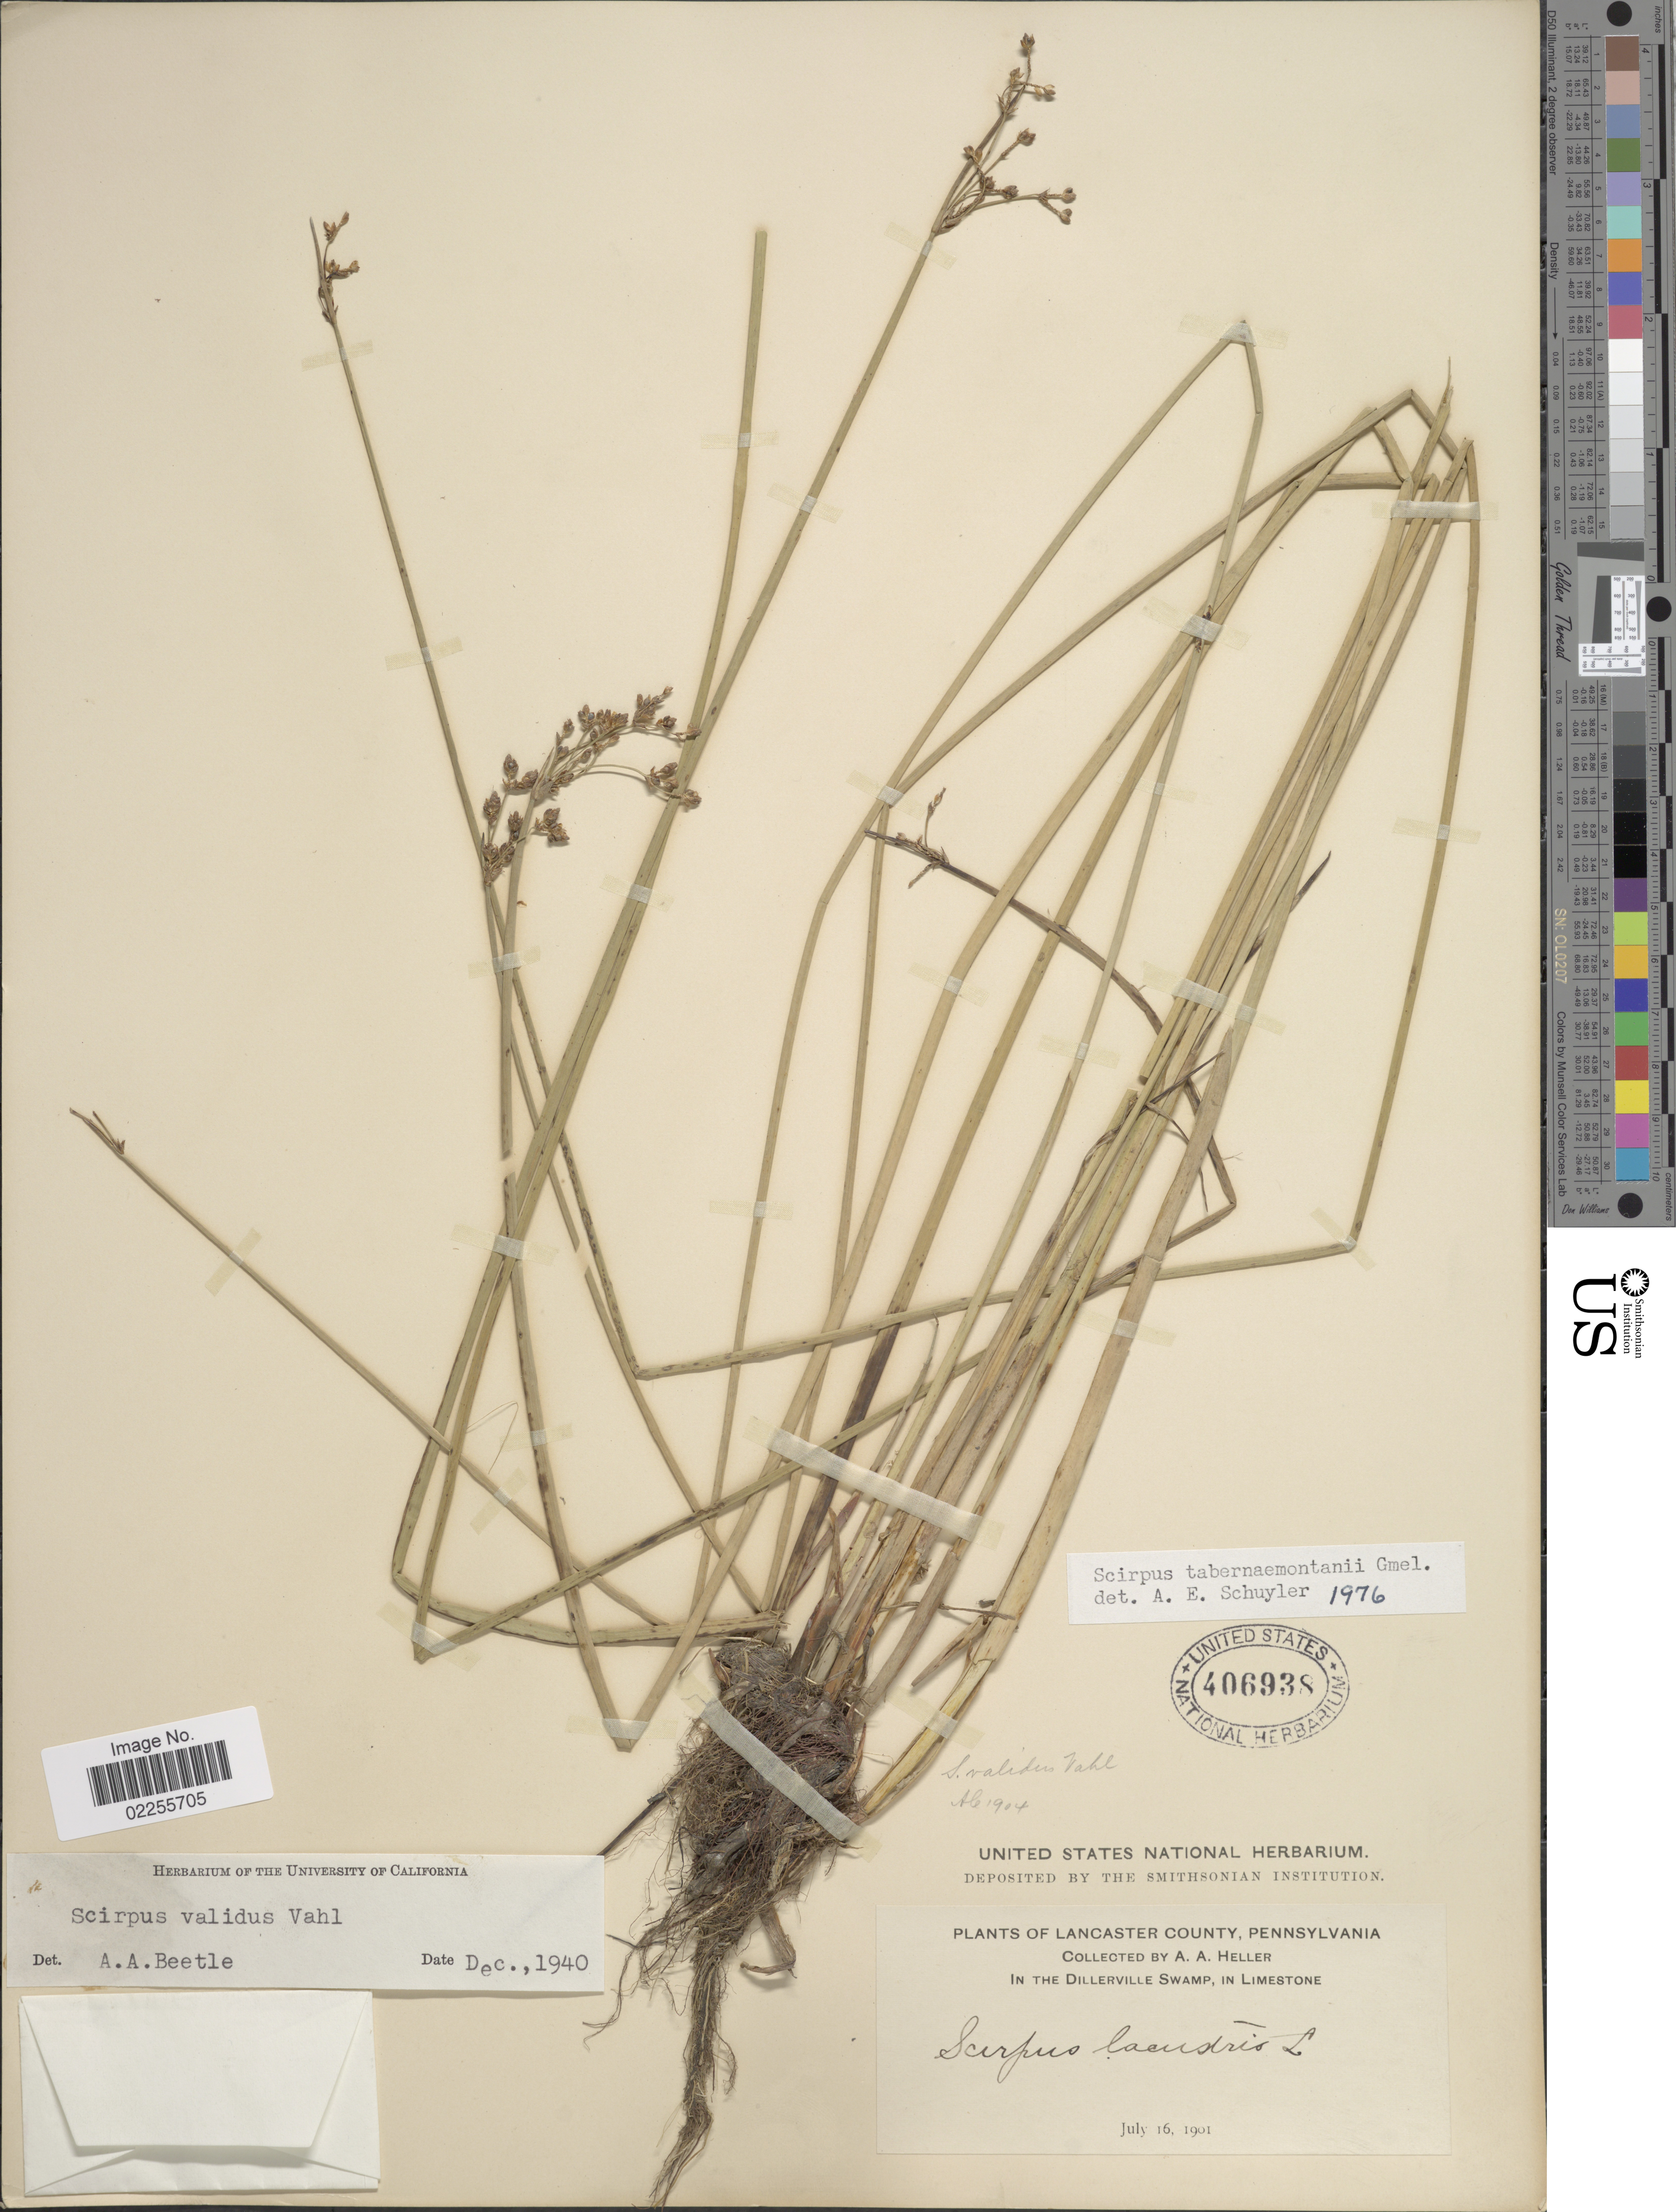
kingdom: Plantae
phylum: Tracheophyta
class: Liliopsida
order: Poales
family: Cyperaceae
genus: Schoenoplectus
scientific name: Schoenoplectus tabernaemontani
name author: (C.C. Gmel.) Palla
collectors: A. A. Heller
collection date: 1901-07-16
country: United States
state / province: Pennsylvania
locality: Lancaster County, in the Dillerville Swamp, in limestone.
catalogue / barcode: US 406938